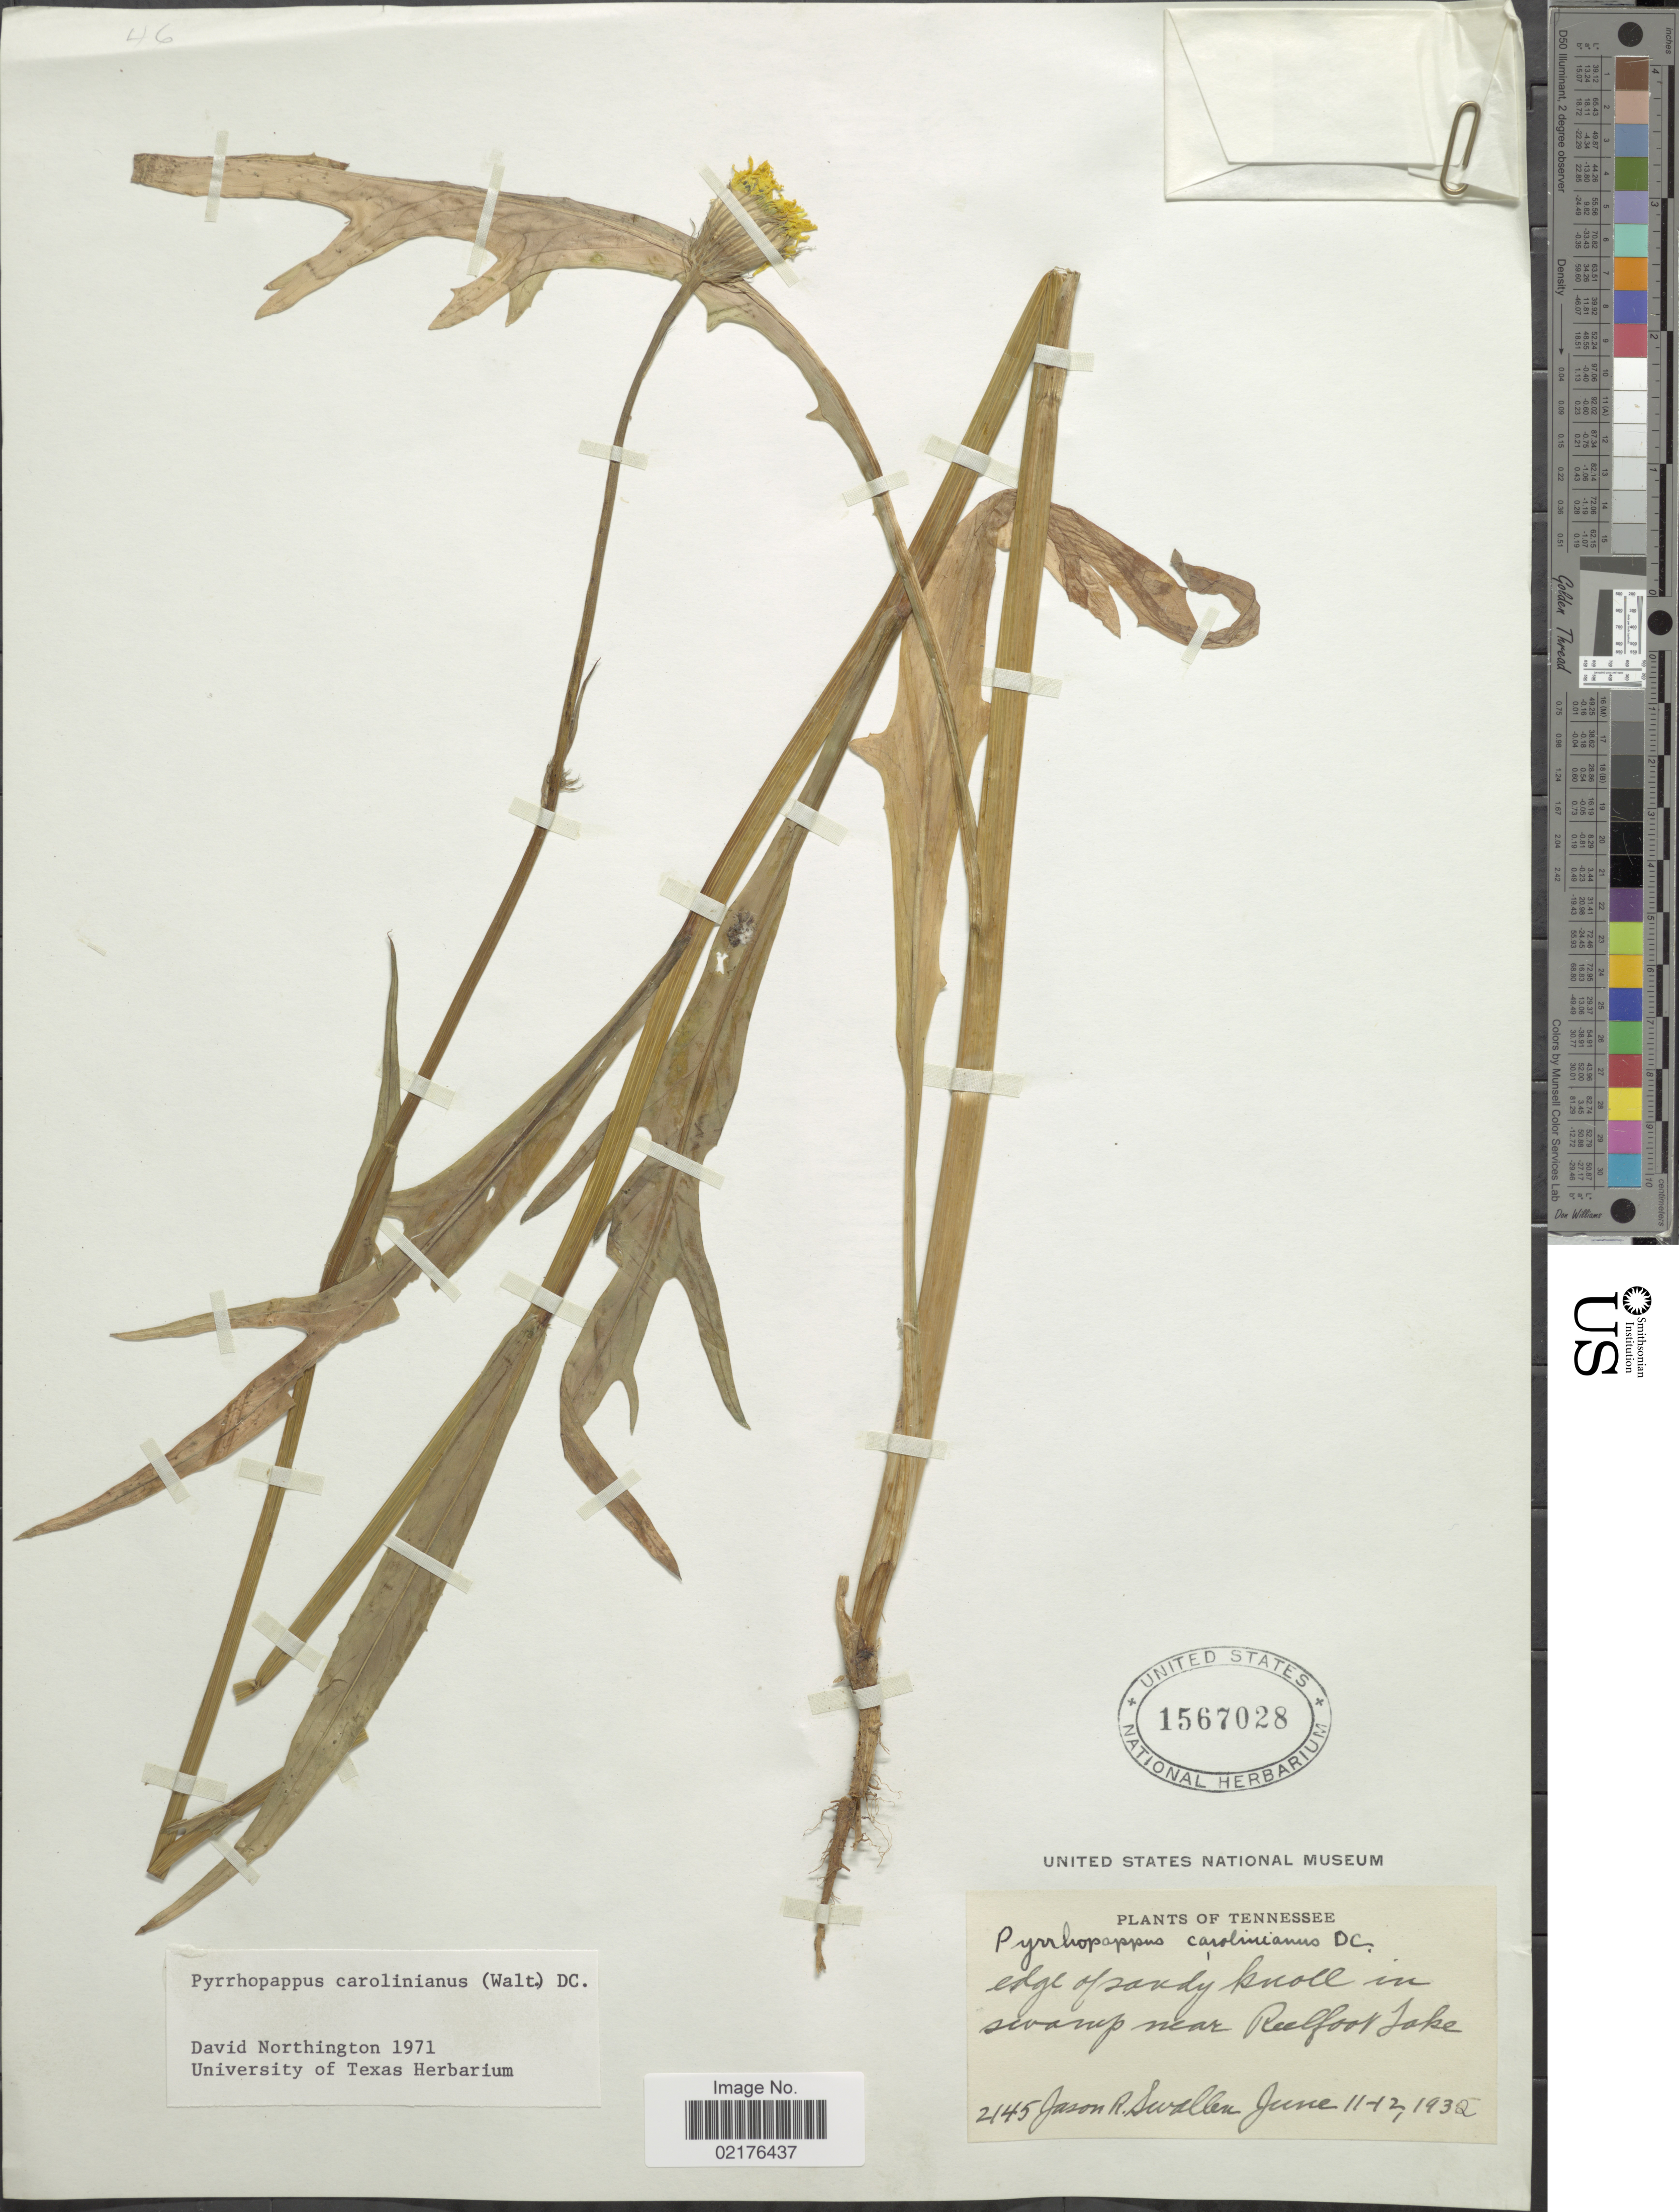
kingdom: Plantae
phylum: Tracheophyta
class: Magnoliopsida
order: Asterales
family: Asteraceae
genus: Pyrrhopappus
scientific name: Pyrrhopappus carolinianus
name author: (Walter) DC.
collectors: J. R. Swallen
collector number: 2145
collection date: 1932-06-11/1932-06-12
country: United States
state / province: Tennessee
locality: Edge of sandy knoll in swamp near Reelfoot Lake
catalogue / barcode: US 1567028